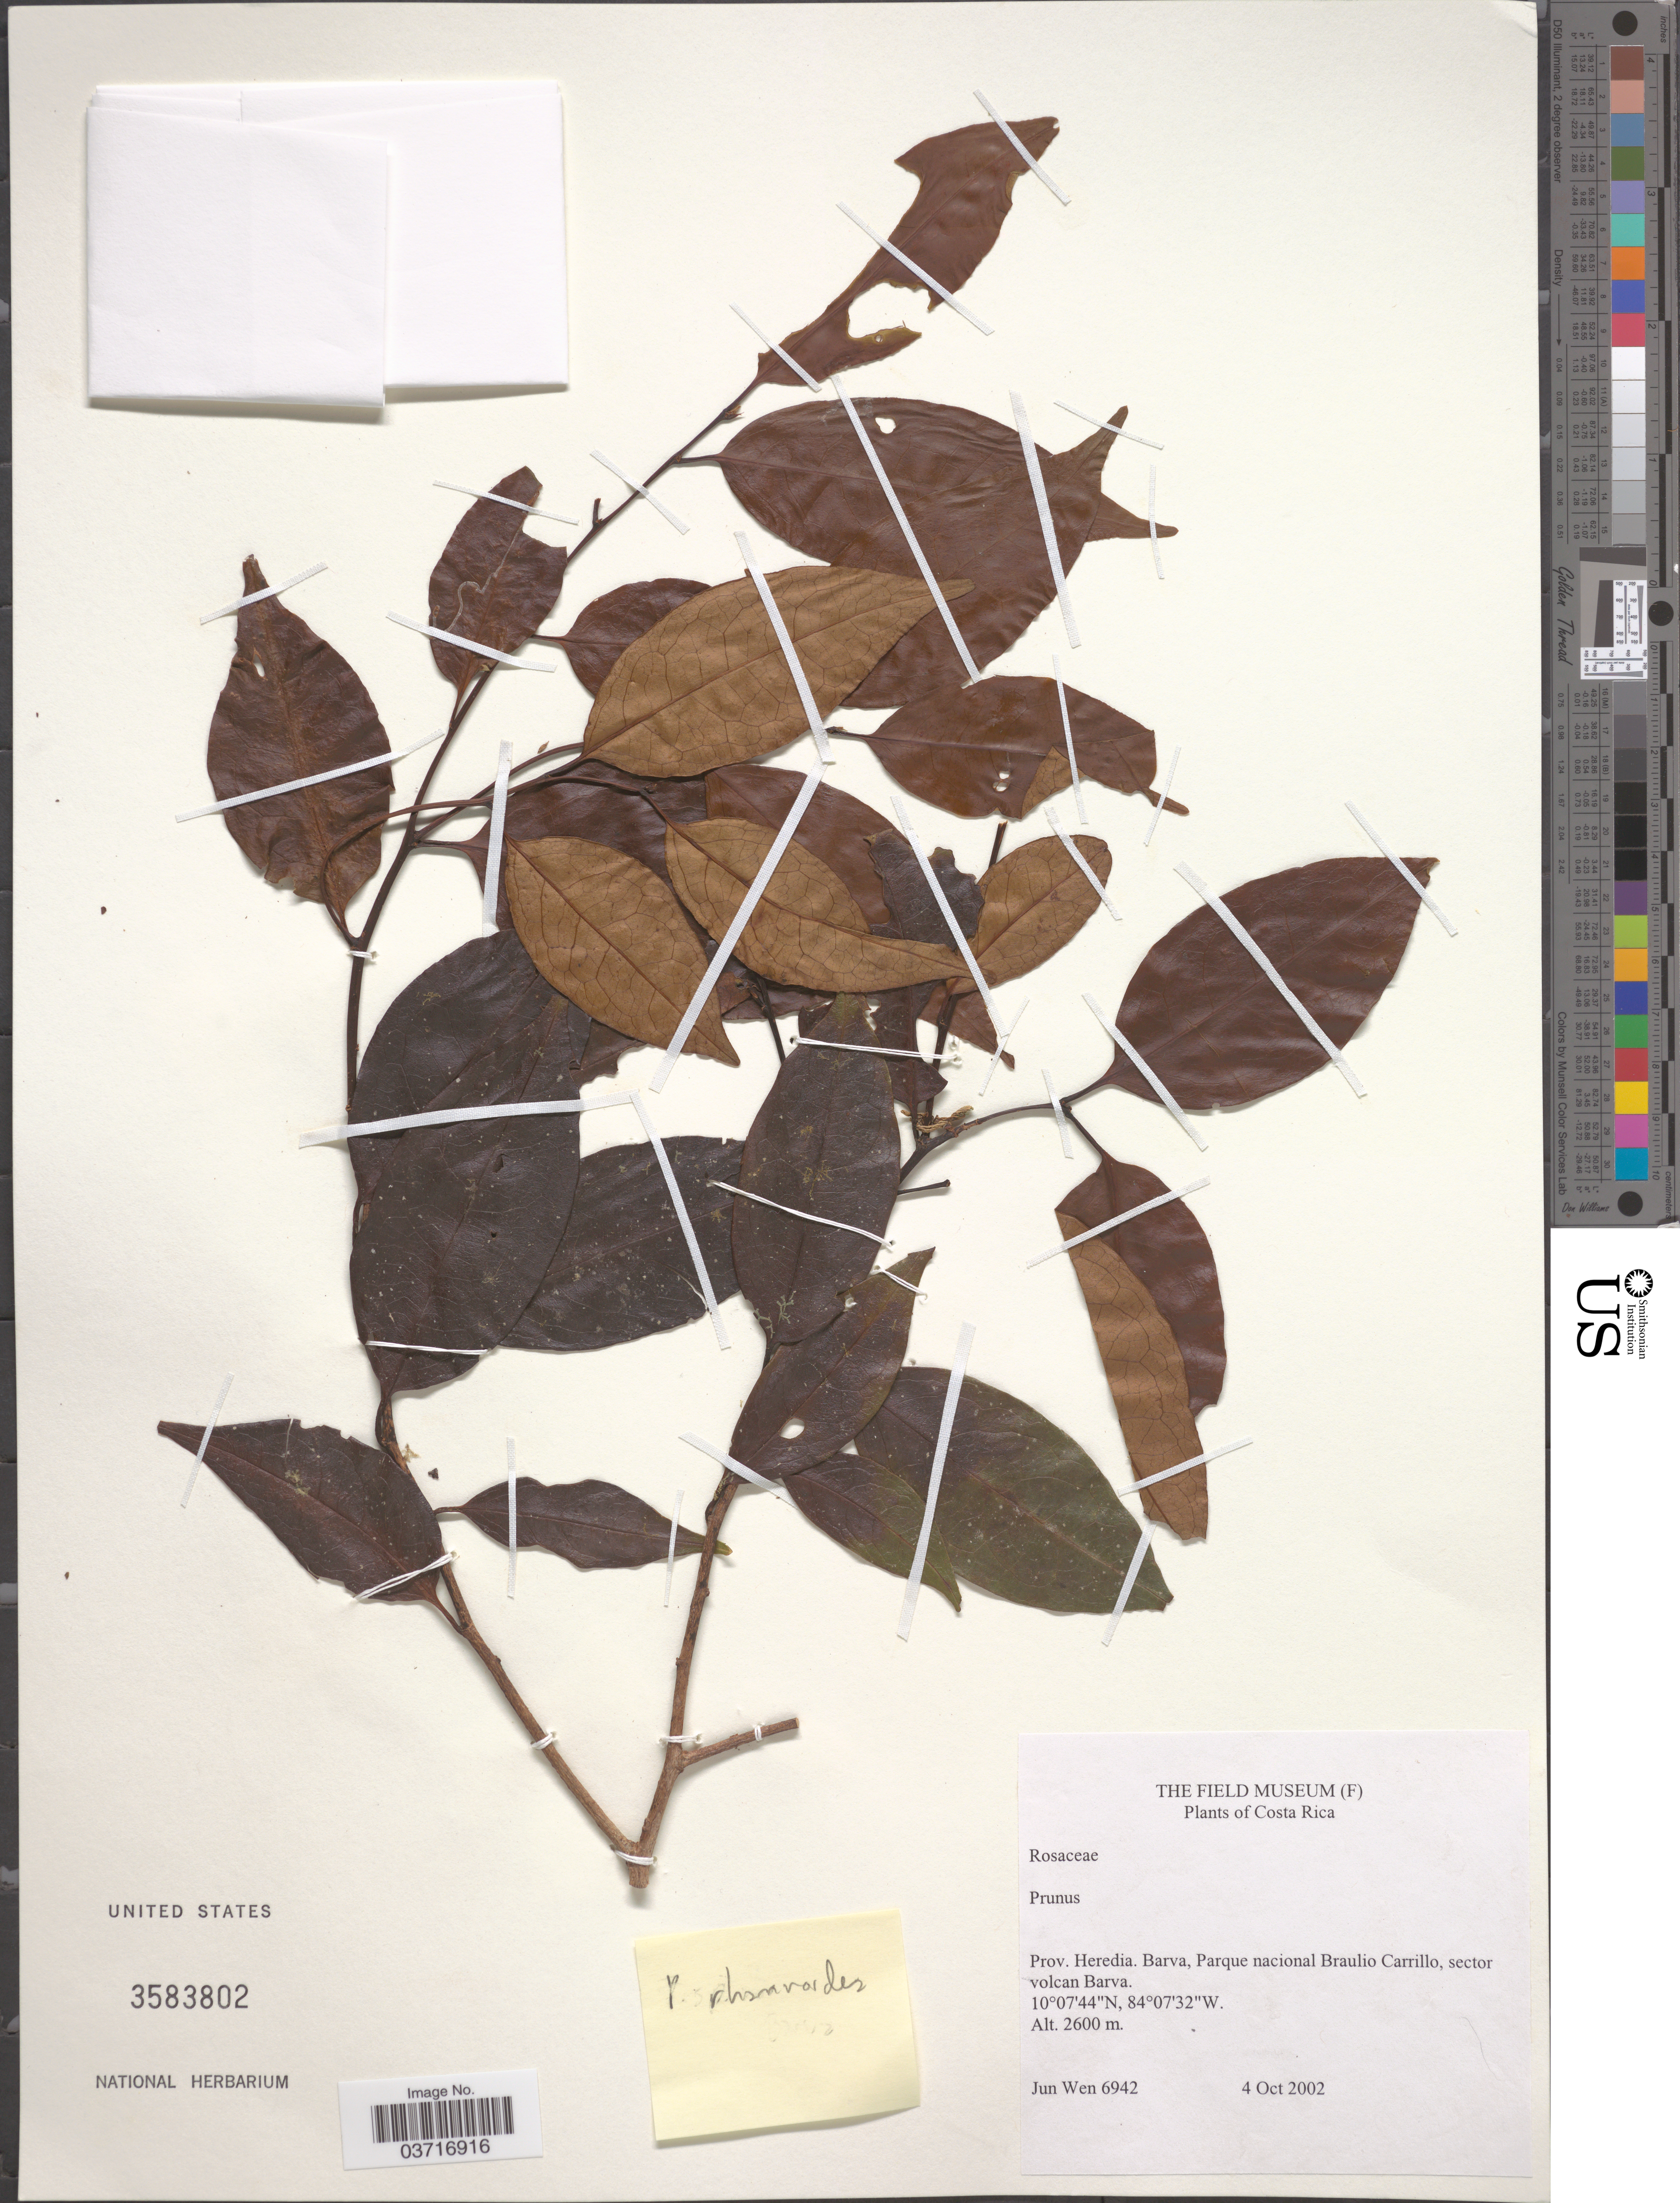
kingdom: Plantae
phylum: Tracheophyta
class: Magnoliopsida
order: Rosales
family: Rosaceae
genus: Prunus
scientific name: Prunus rhamnoides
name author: Koehne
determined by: Pérez-Zabala, Jorge A.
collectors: J. Wen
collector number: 6942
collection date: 2002-10-04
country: Costa Rica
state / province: Heredia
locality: Barva, Parque nacional Braulio Carrillo, sector volcan Barva.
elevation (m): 2600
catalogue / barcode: US 3583802